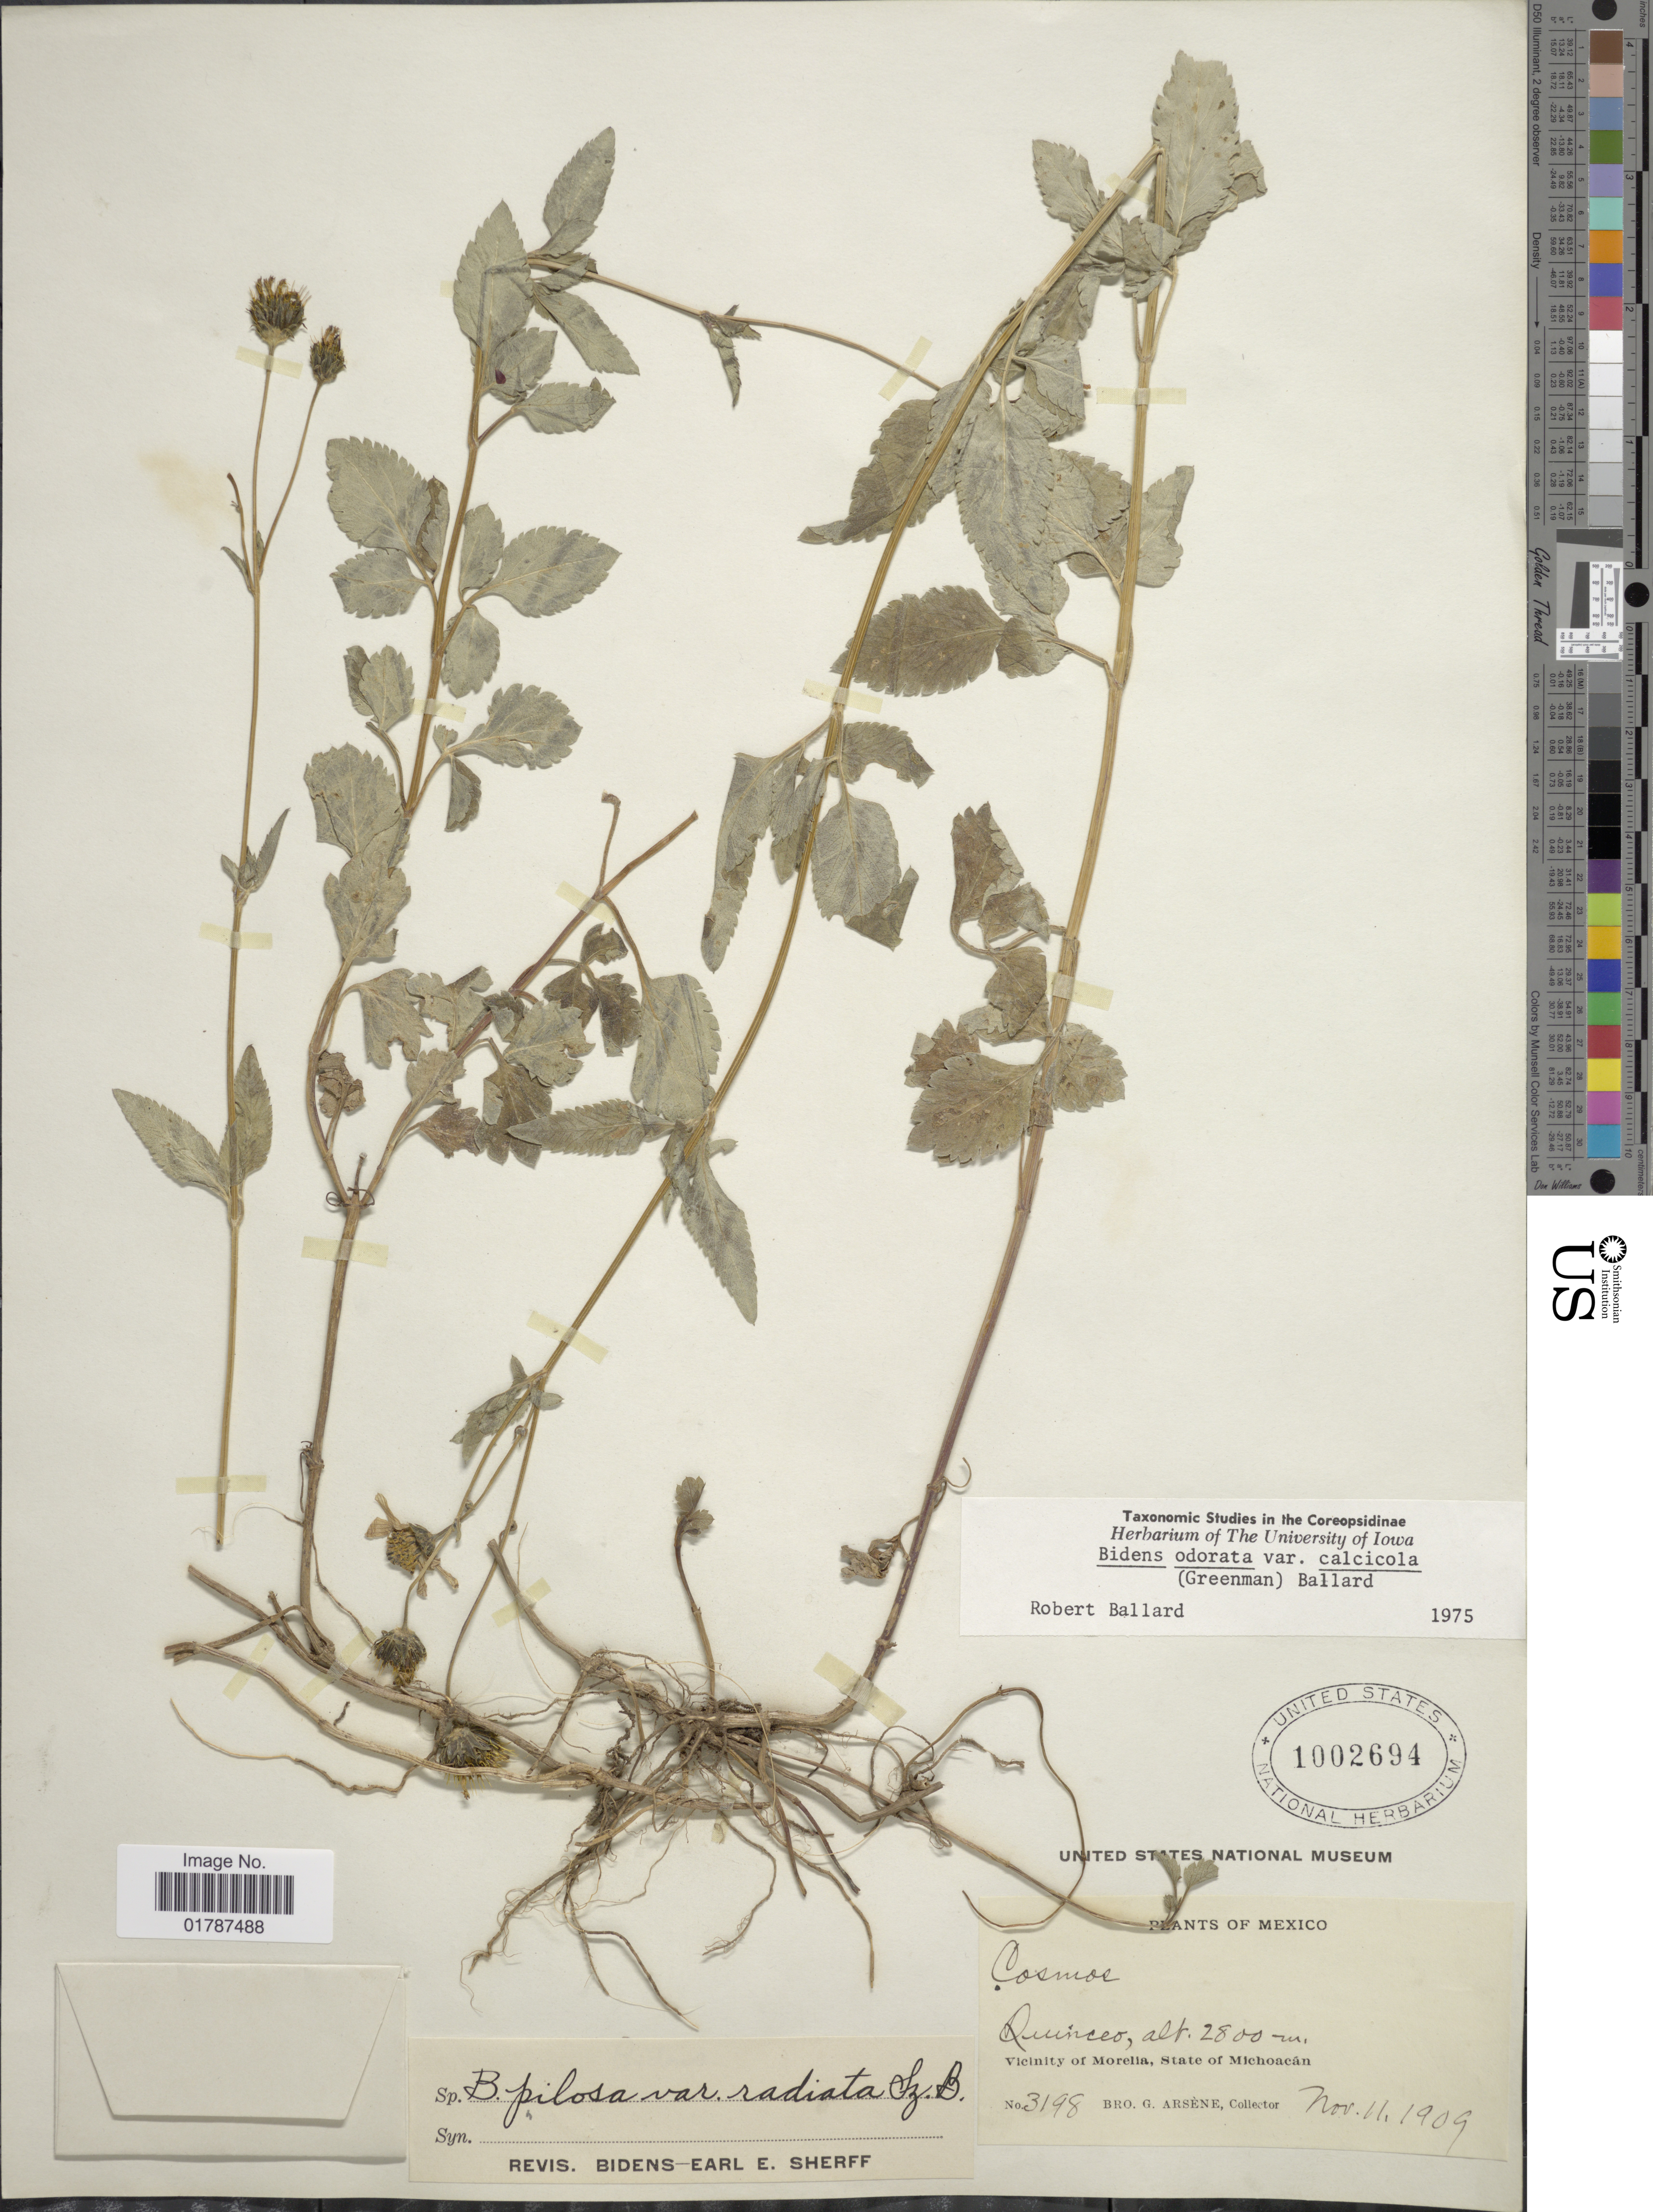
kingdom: Plantae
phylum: Tracheophyta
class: Magnoliopsida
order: Asterales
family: Asteraceae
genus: Bidens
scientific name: Bidens odorata var. calcicola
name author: (Greenm.) Ballard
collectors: Bro. G. Arsène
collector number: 3198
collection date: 1909-11-11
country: Mexico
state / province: Michoacán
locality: Quinceo, Vicinity of Morelia, State of Michoacan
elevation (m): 2800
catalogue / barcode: US 1002694